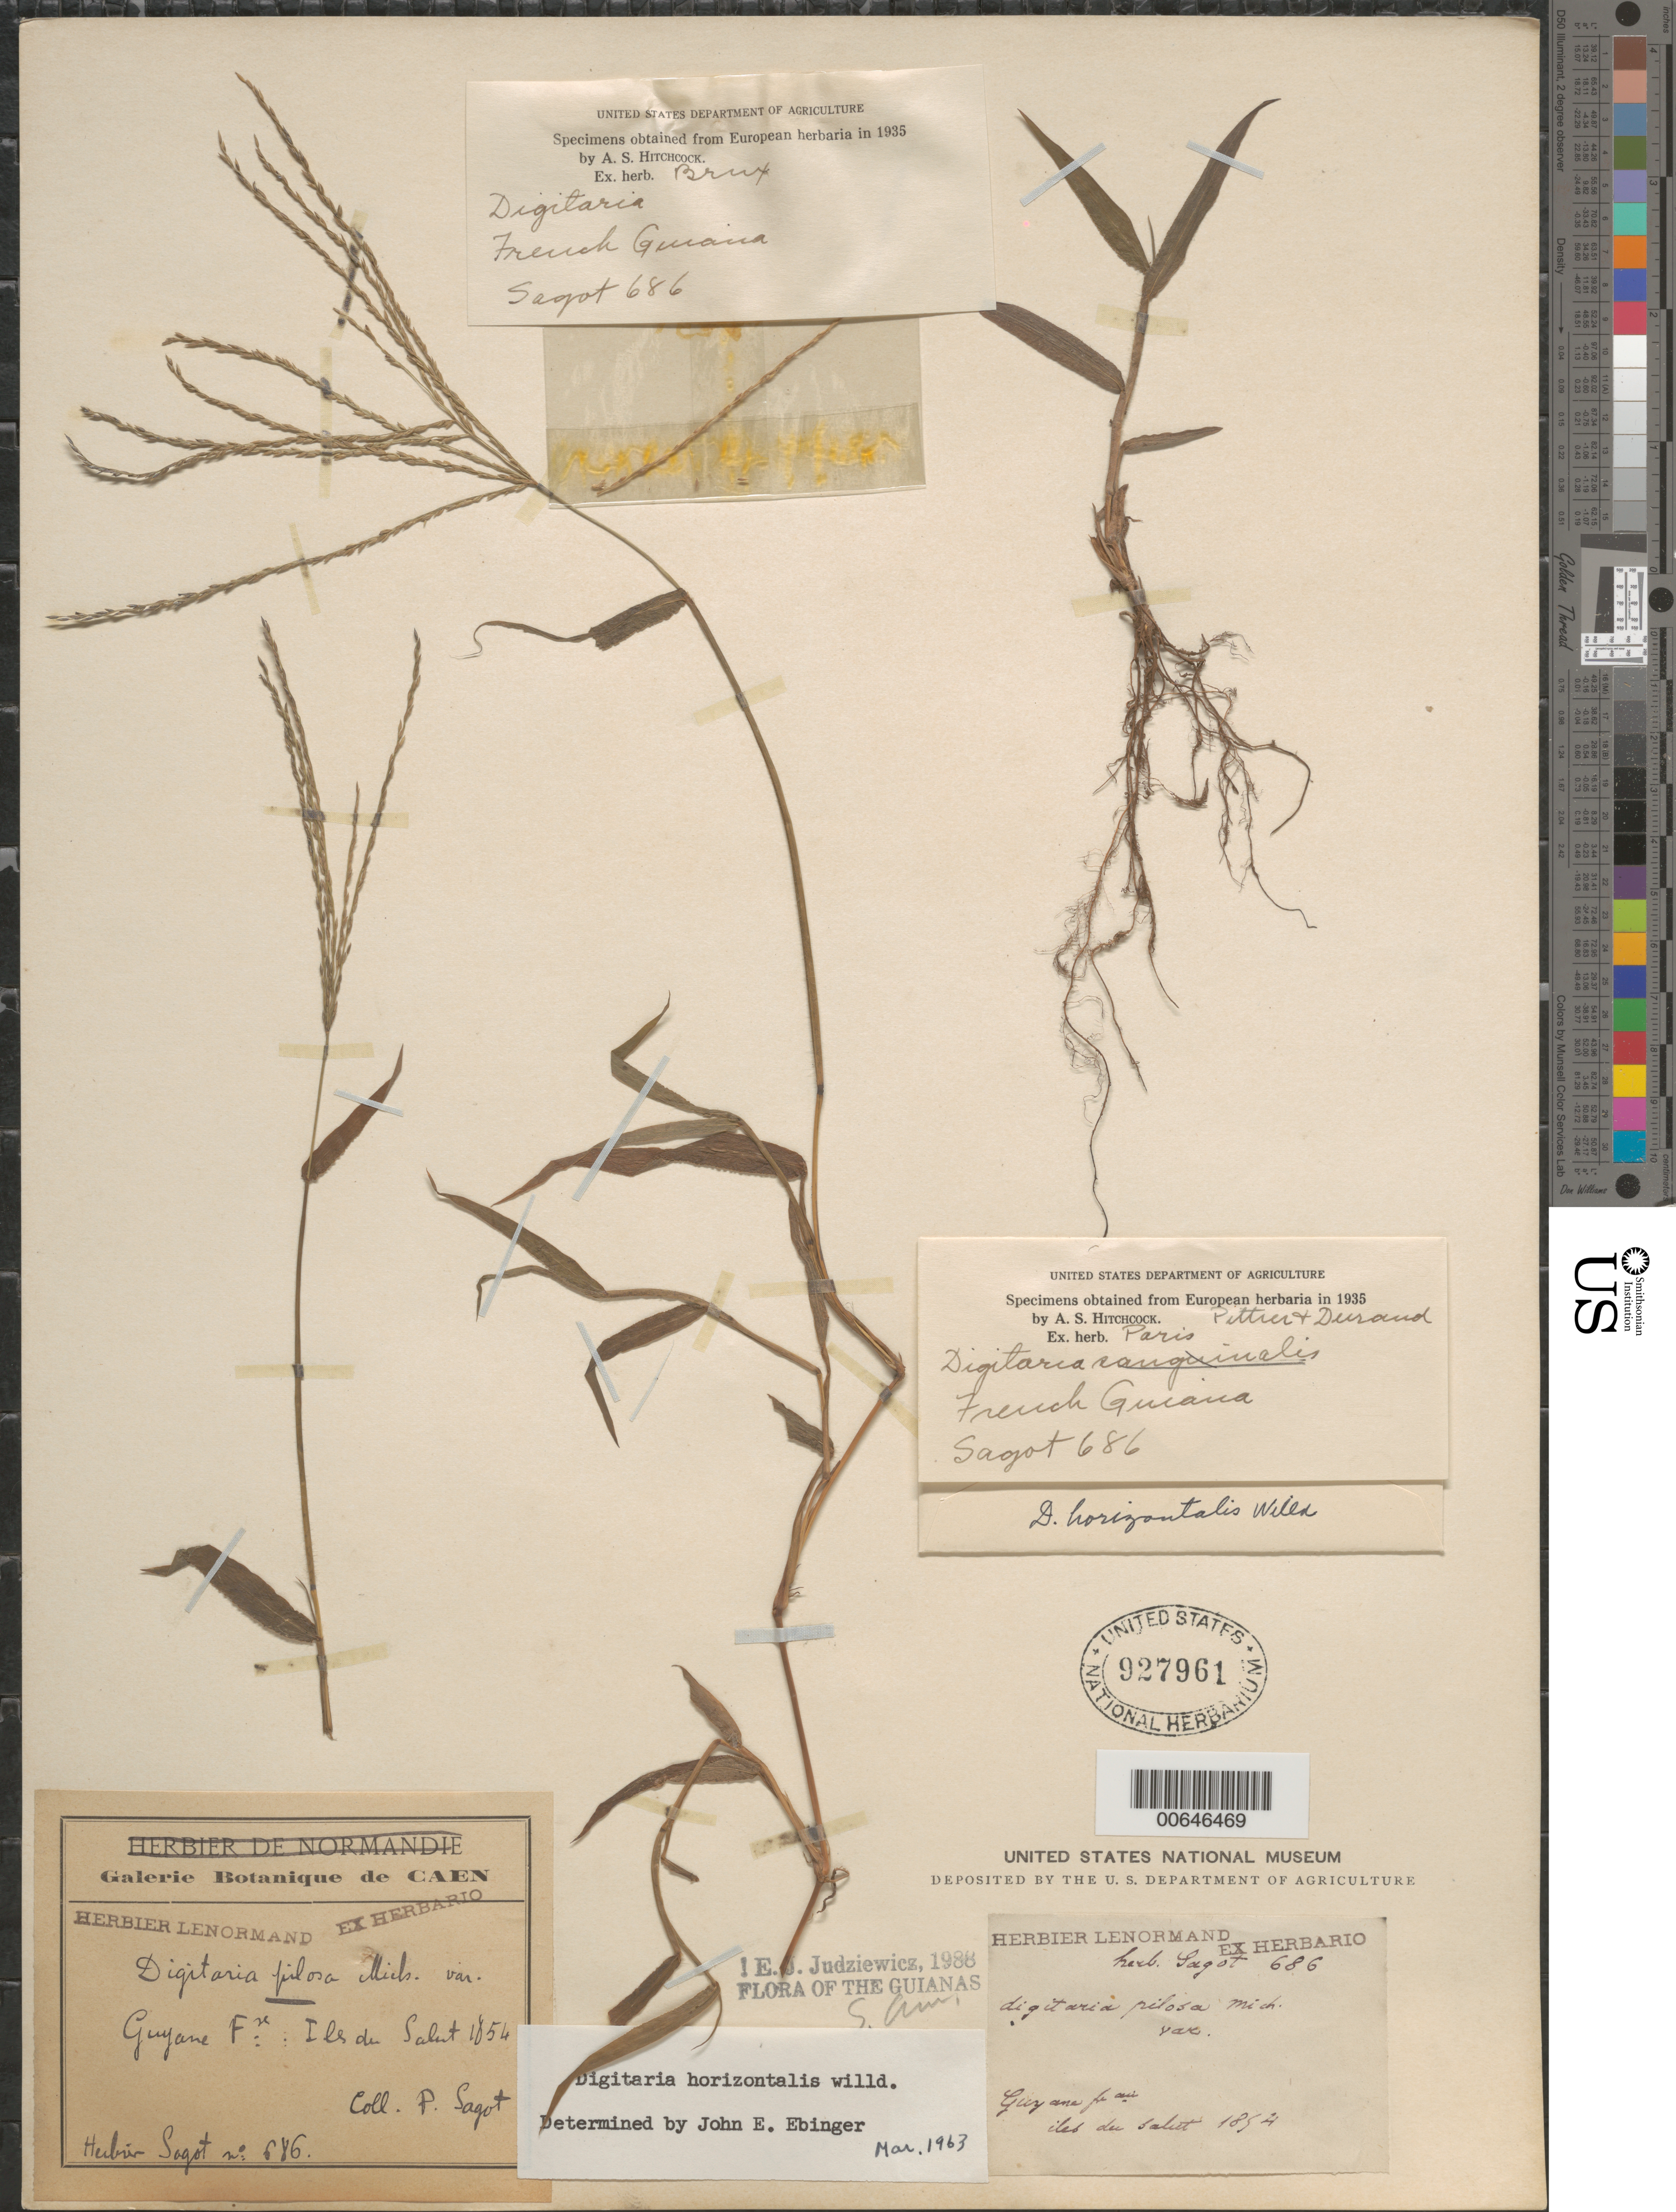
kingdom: Plantae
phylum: Tracheophyta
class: Liliopsida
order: Poales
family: Poaceae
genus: Digitaria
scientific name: Digitaria horizontalis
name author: Willd.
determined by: Judziewicz, E. J.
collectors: P. A. Sagot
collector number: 686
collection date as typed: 1854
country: French Guiana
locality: Iles du Salut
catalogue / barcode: US 927961